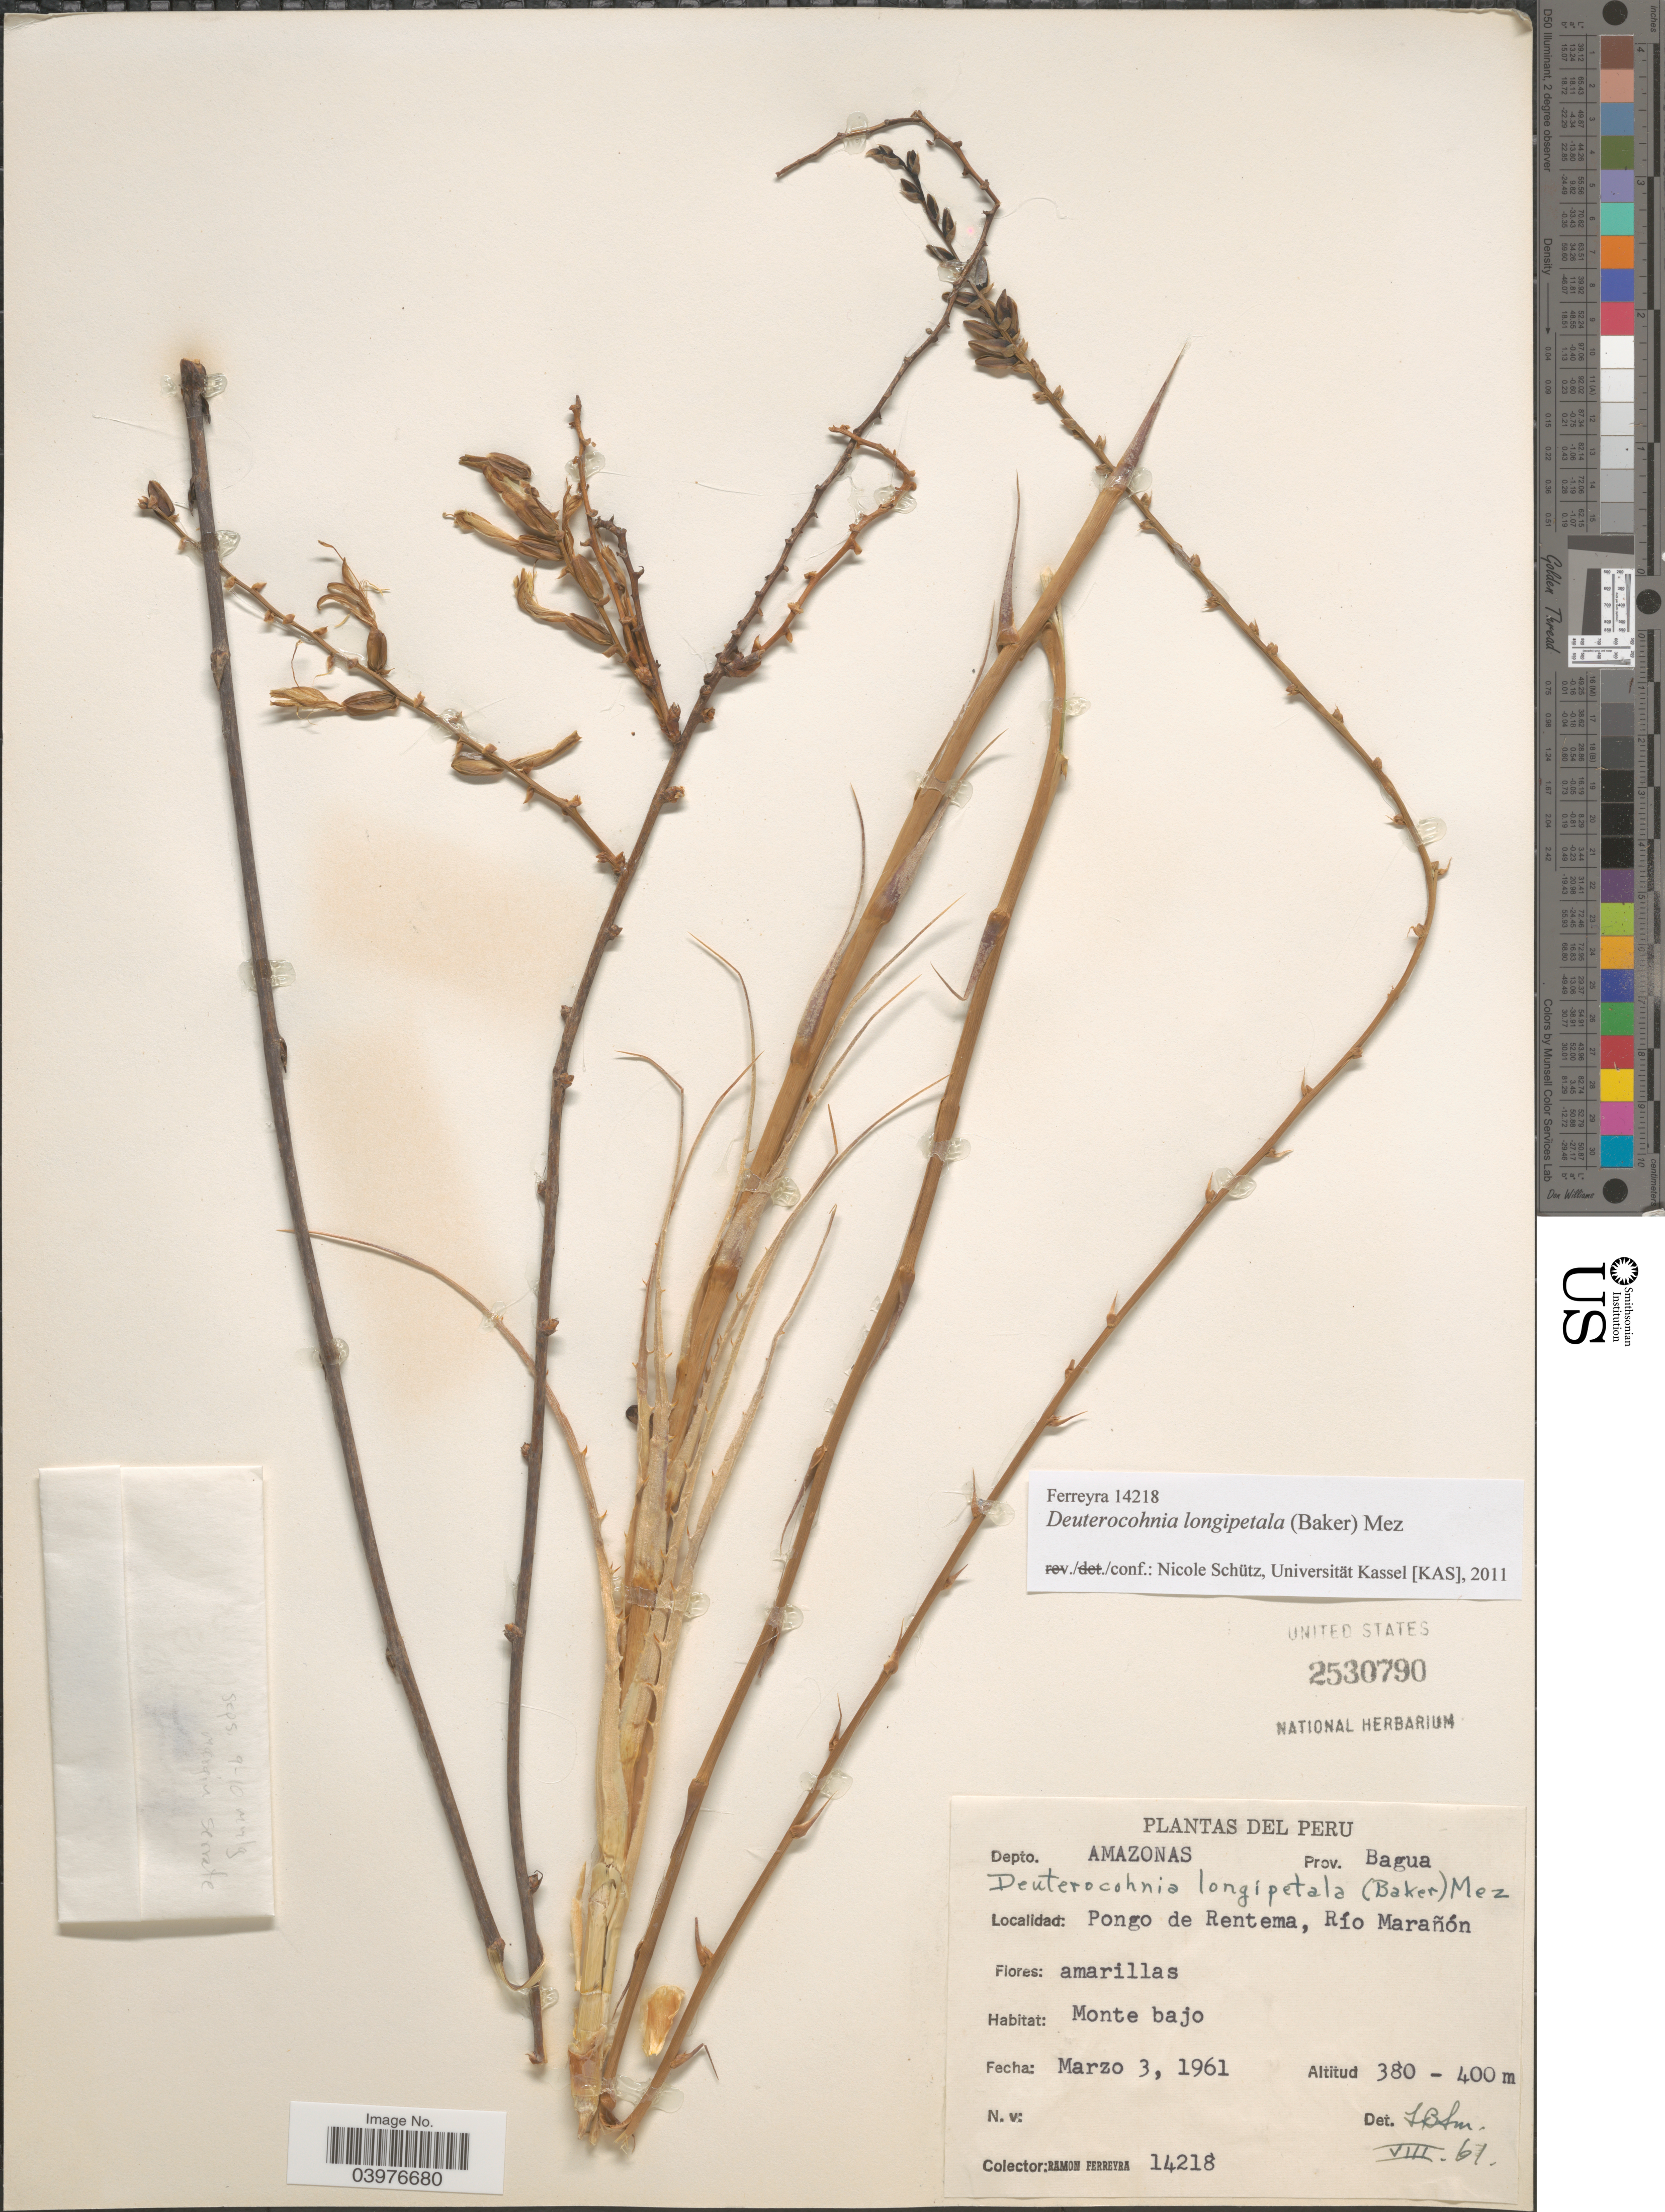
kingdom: Plantae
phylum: Tracheophyta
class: Liliopsida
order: Poales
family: Bromeliaceae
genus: Deuterocohnia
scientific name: Deuterocohnia longipetala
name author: (Baker) Mez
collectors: R. A. Ferreyra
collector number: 14218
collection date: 1961-03-03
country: Peru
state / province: Amazonas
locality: Depto. Amazonas. Prov. Bagua. Pongo de Rentema, Río Marañón.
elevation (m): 380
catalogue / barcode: US 2530790